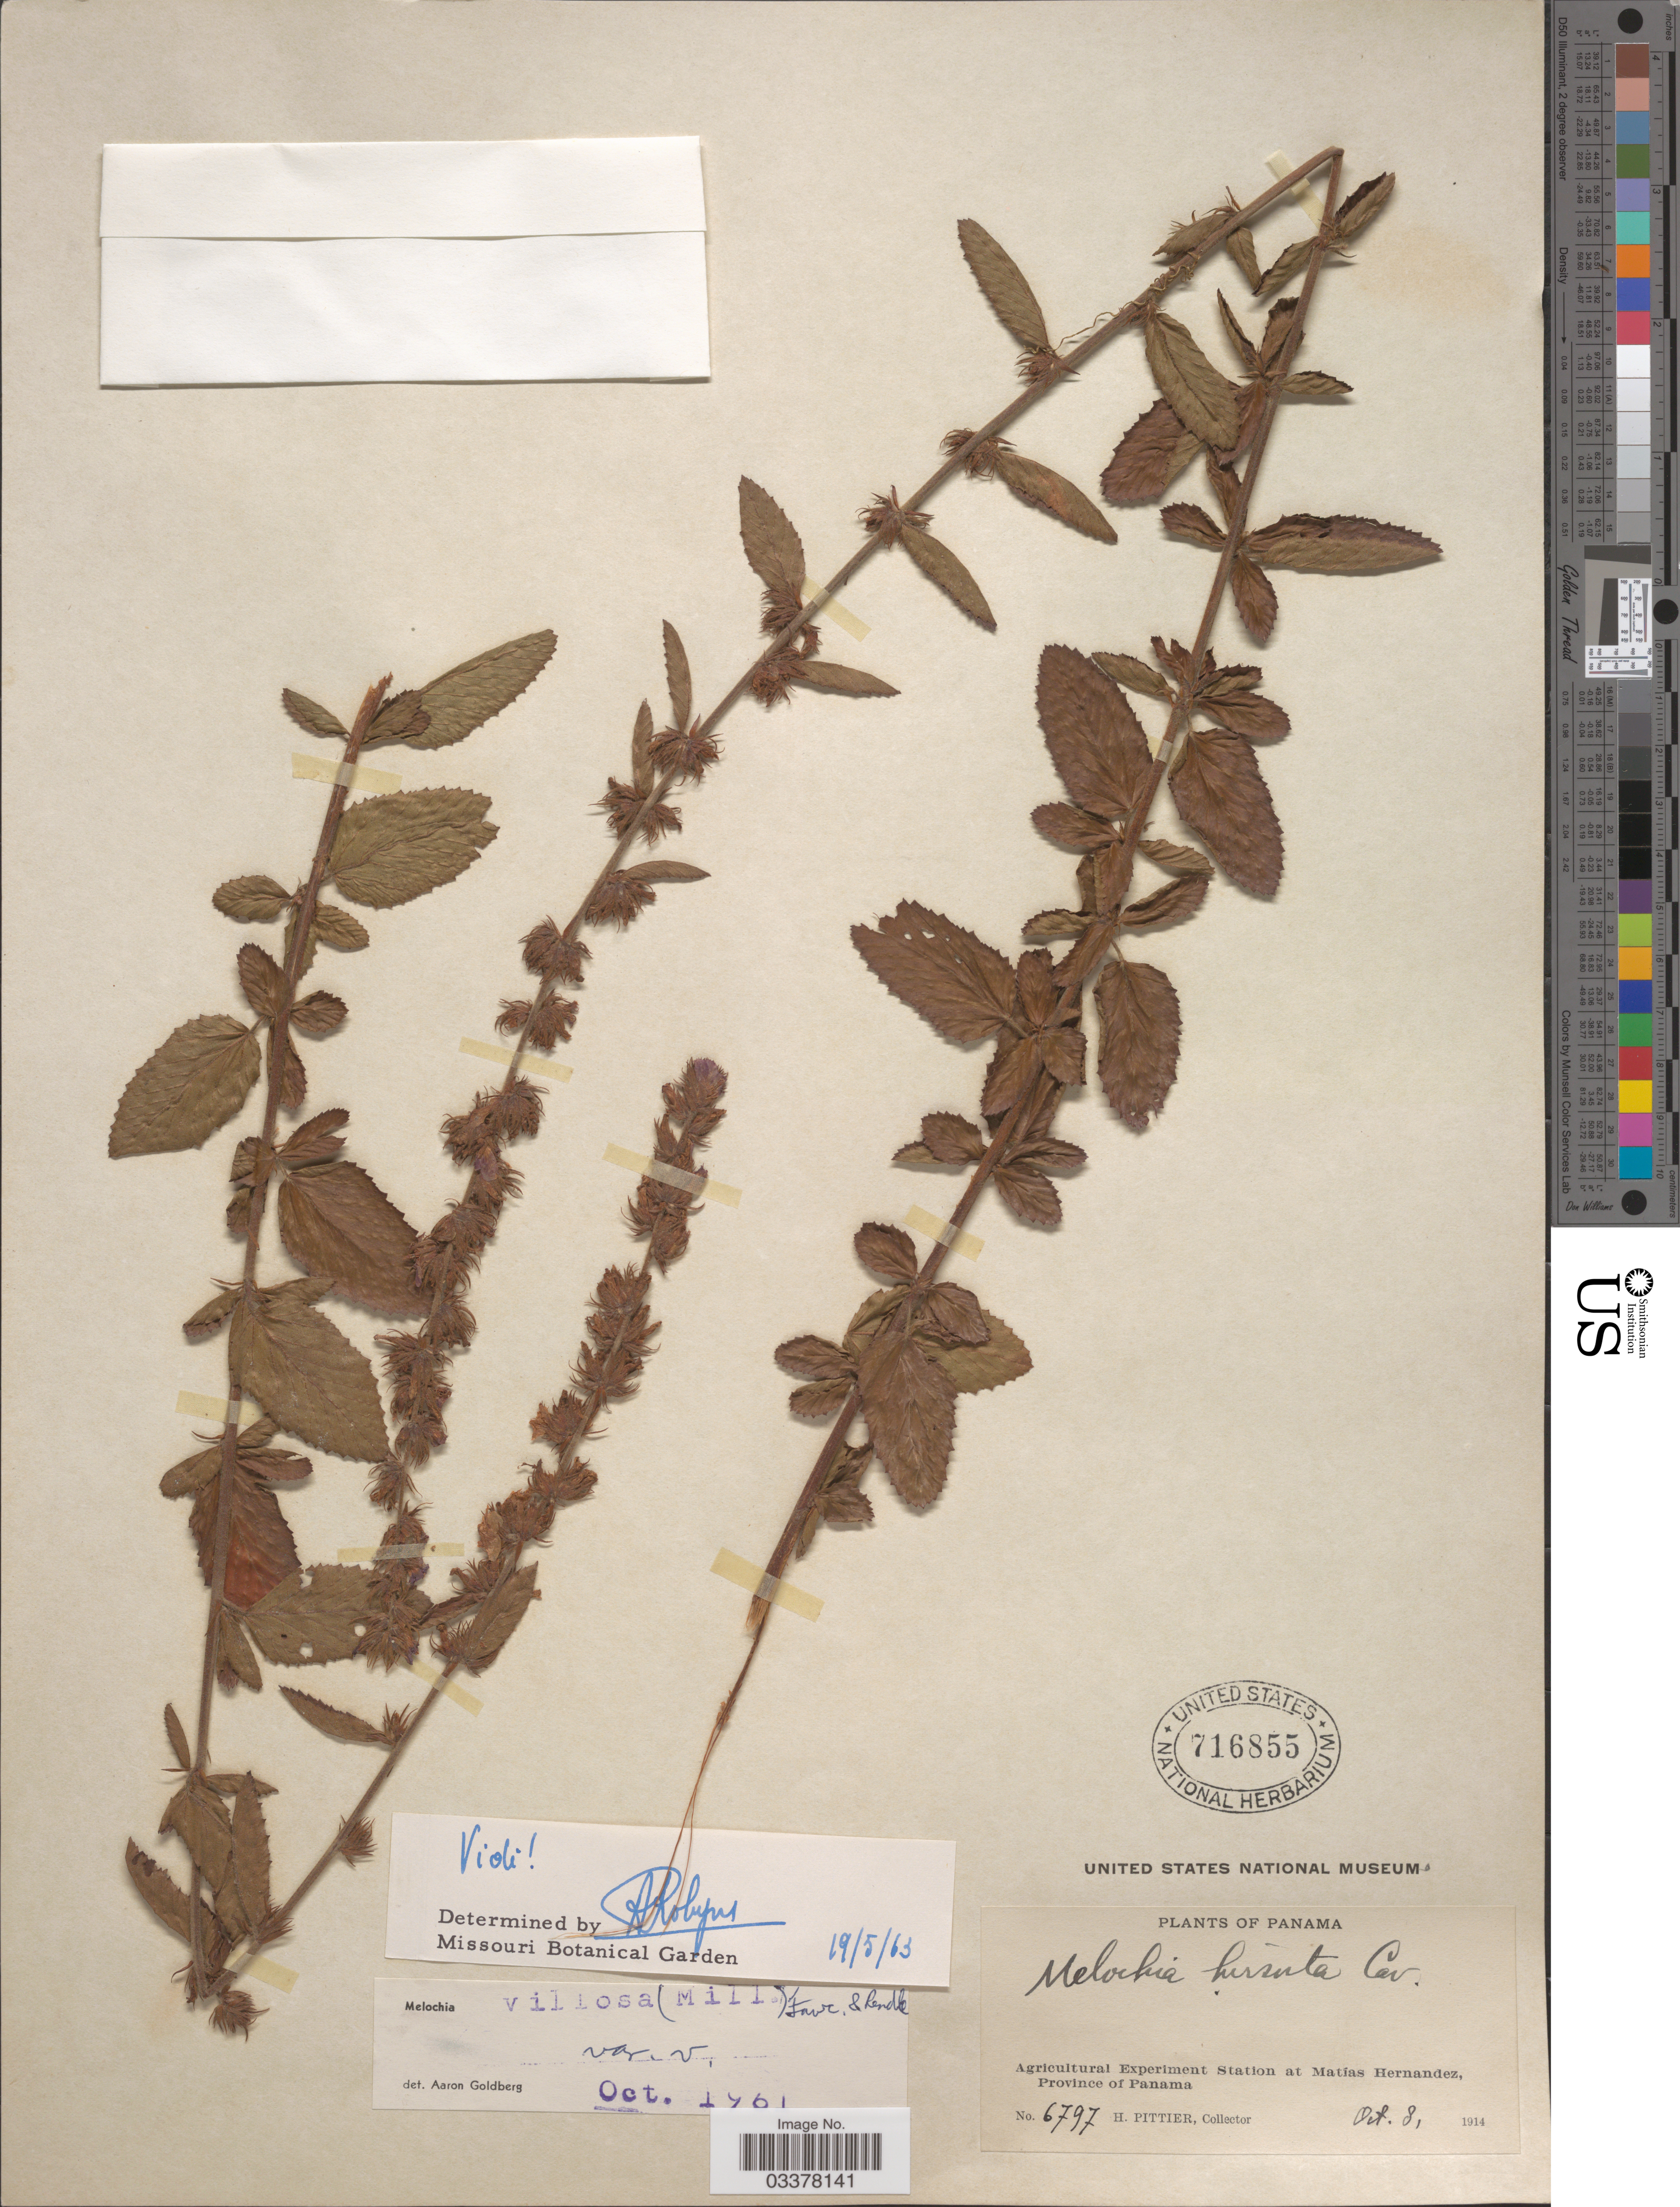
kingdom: Plantae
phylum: Tracheophyta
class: Magnoliopsida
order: Malvales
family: Malvaceae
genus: Melochia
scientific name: Melochia spicata var. spicata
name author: (L.) Fryxell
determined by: Dorr, L. J., (BOT), Smithsonian Institution - National Museum of Natural History (UNITED STATES)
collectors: H. F. Pittier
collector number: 6797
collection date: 1914-10-08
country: Panama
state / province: Panamá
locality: Agricultural Experiment Station at Matías Hernandez.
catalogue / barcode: US 716855